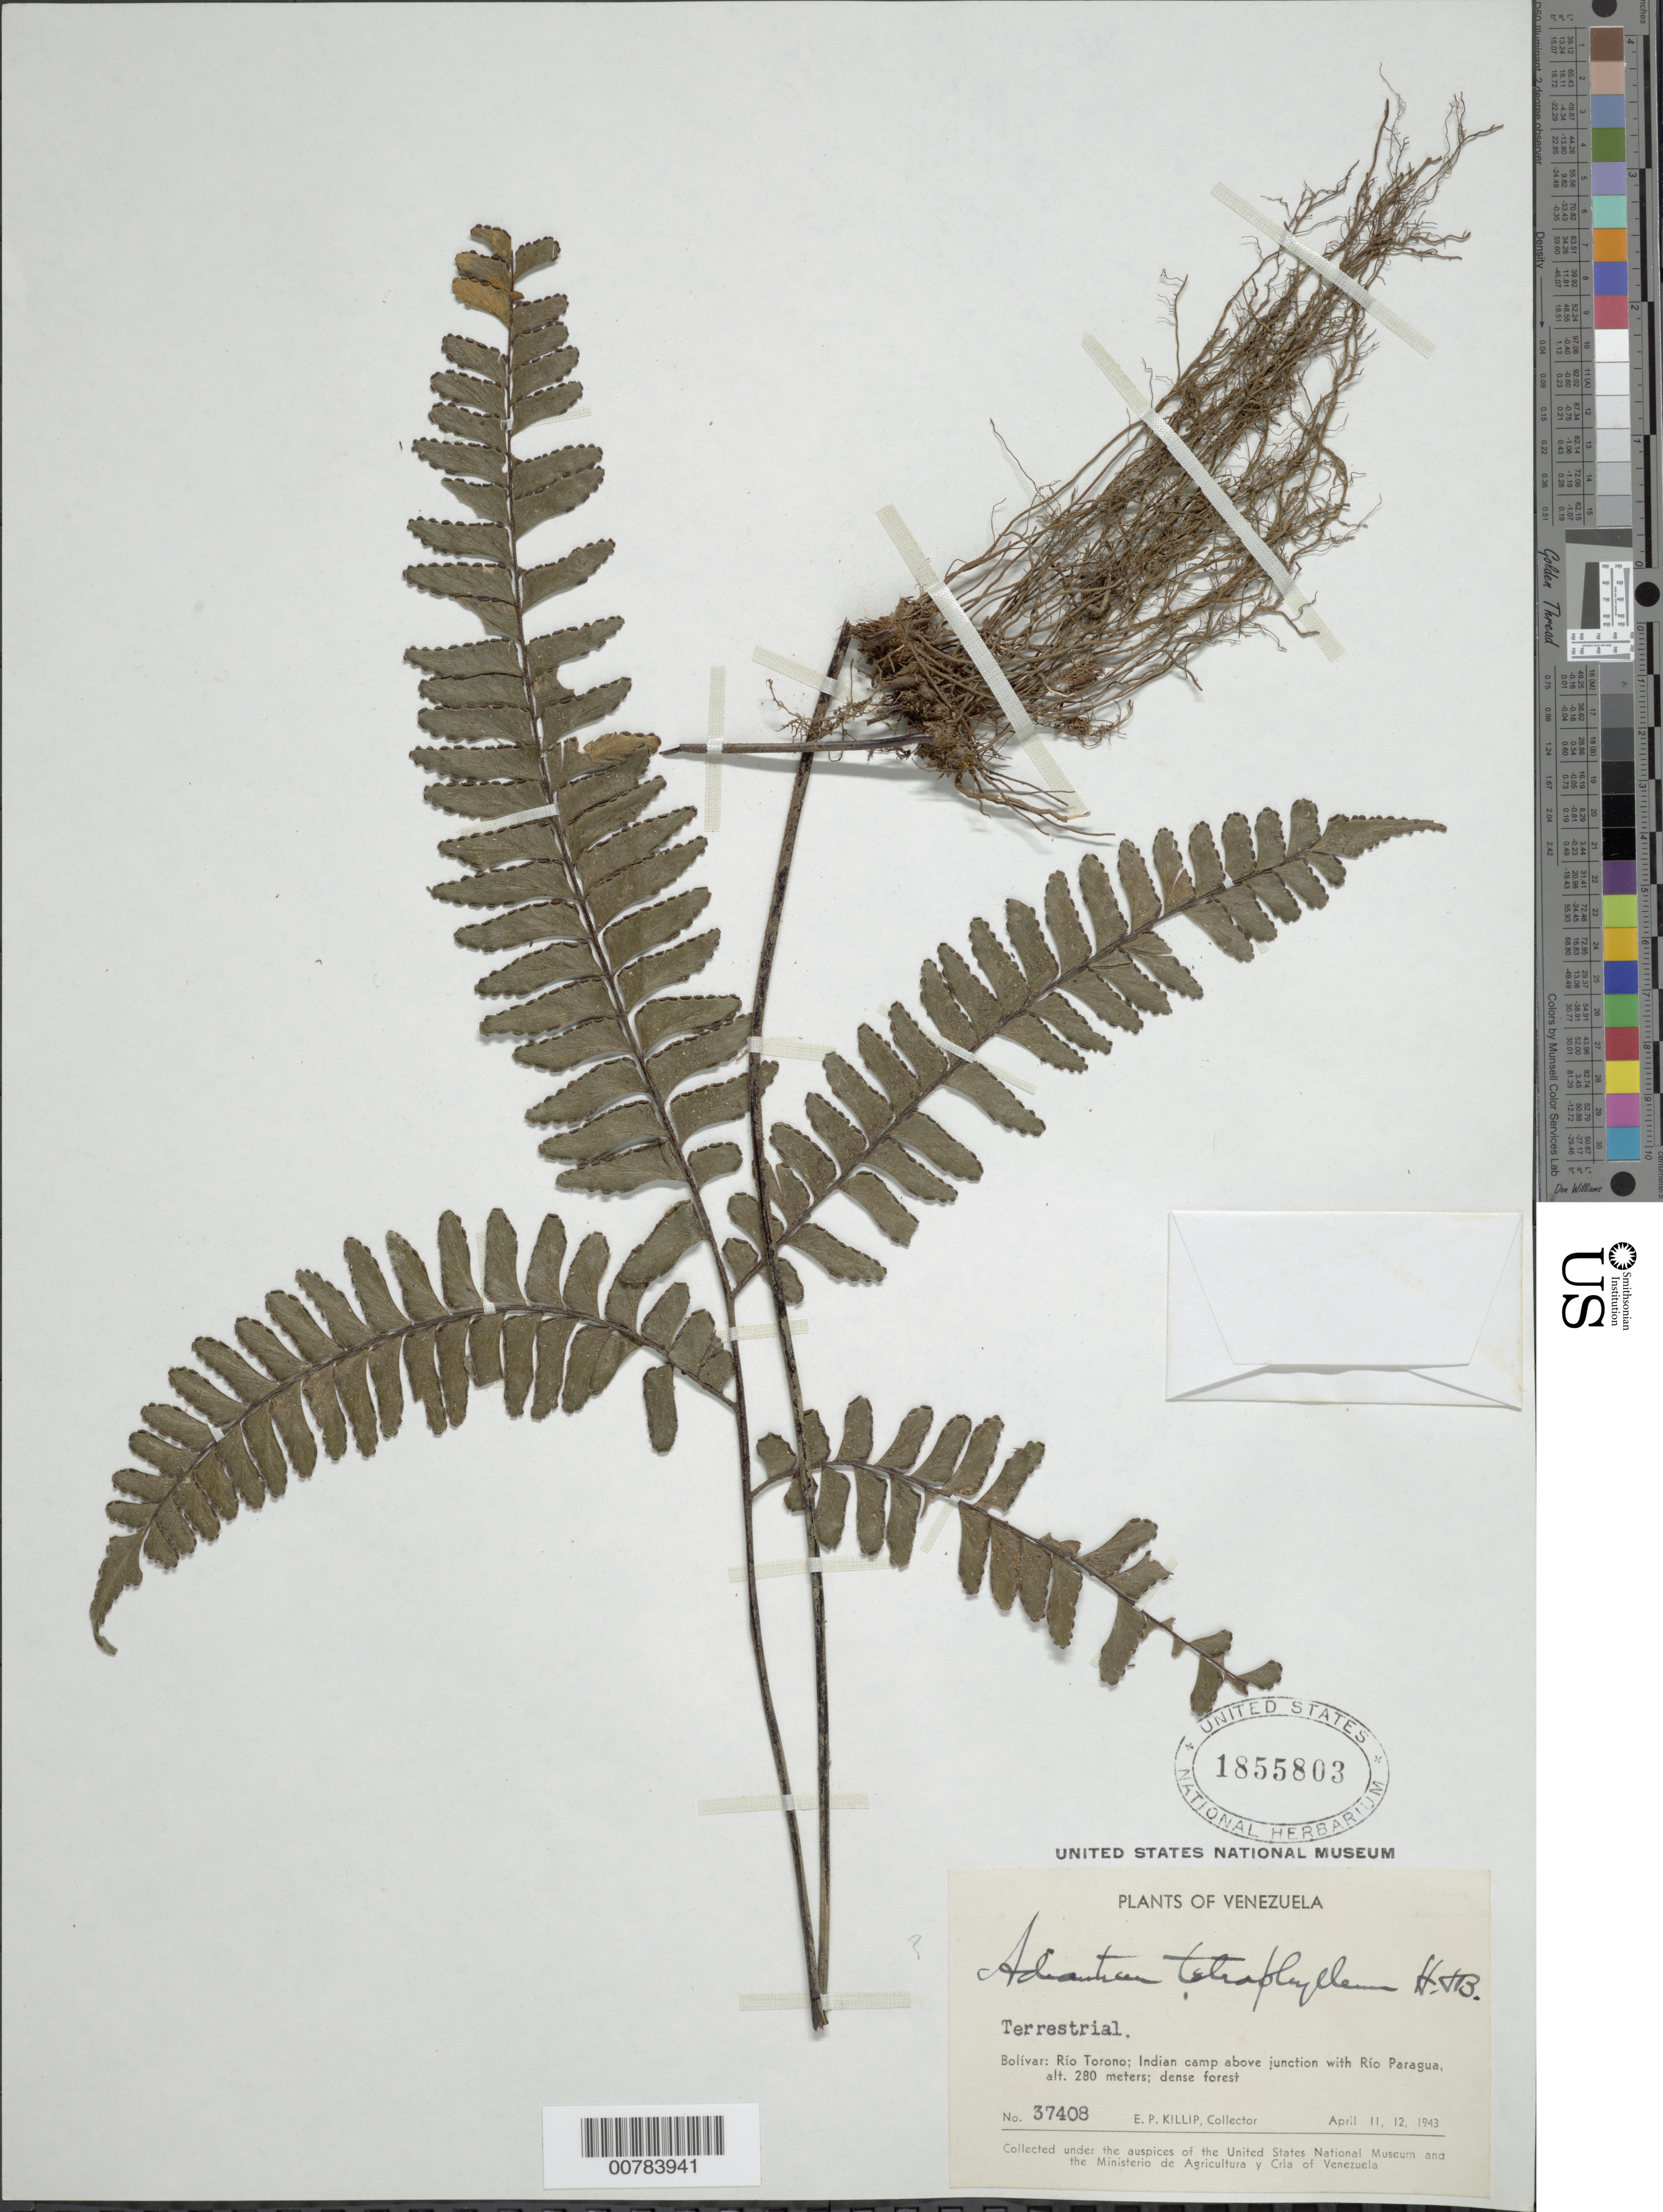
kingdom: Plantae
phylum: Tracheophyta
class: Polypodiopsida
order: Polypodiales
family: Pteridaceae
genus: Adiantum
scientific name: Adiantum tetraphyllum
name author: Humb. & Bonpl. ex Willd.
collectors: E. P. Killip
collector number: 37408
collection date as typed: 11-Apr-43 to 12-Apr-43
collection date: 1943-04-11/1943-04-12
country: Venezuela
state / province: Bolívar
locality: Río Torono, Indian camp above junction with Río Paragua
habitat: Dense forest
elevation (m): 280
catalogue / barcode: US 1855803